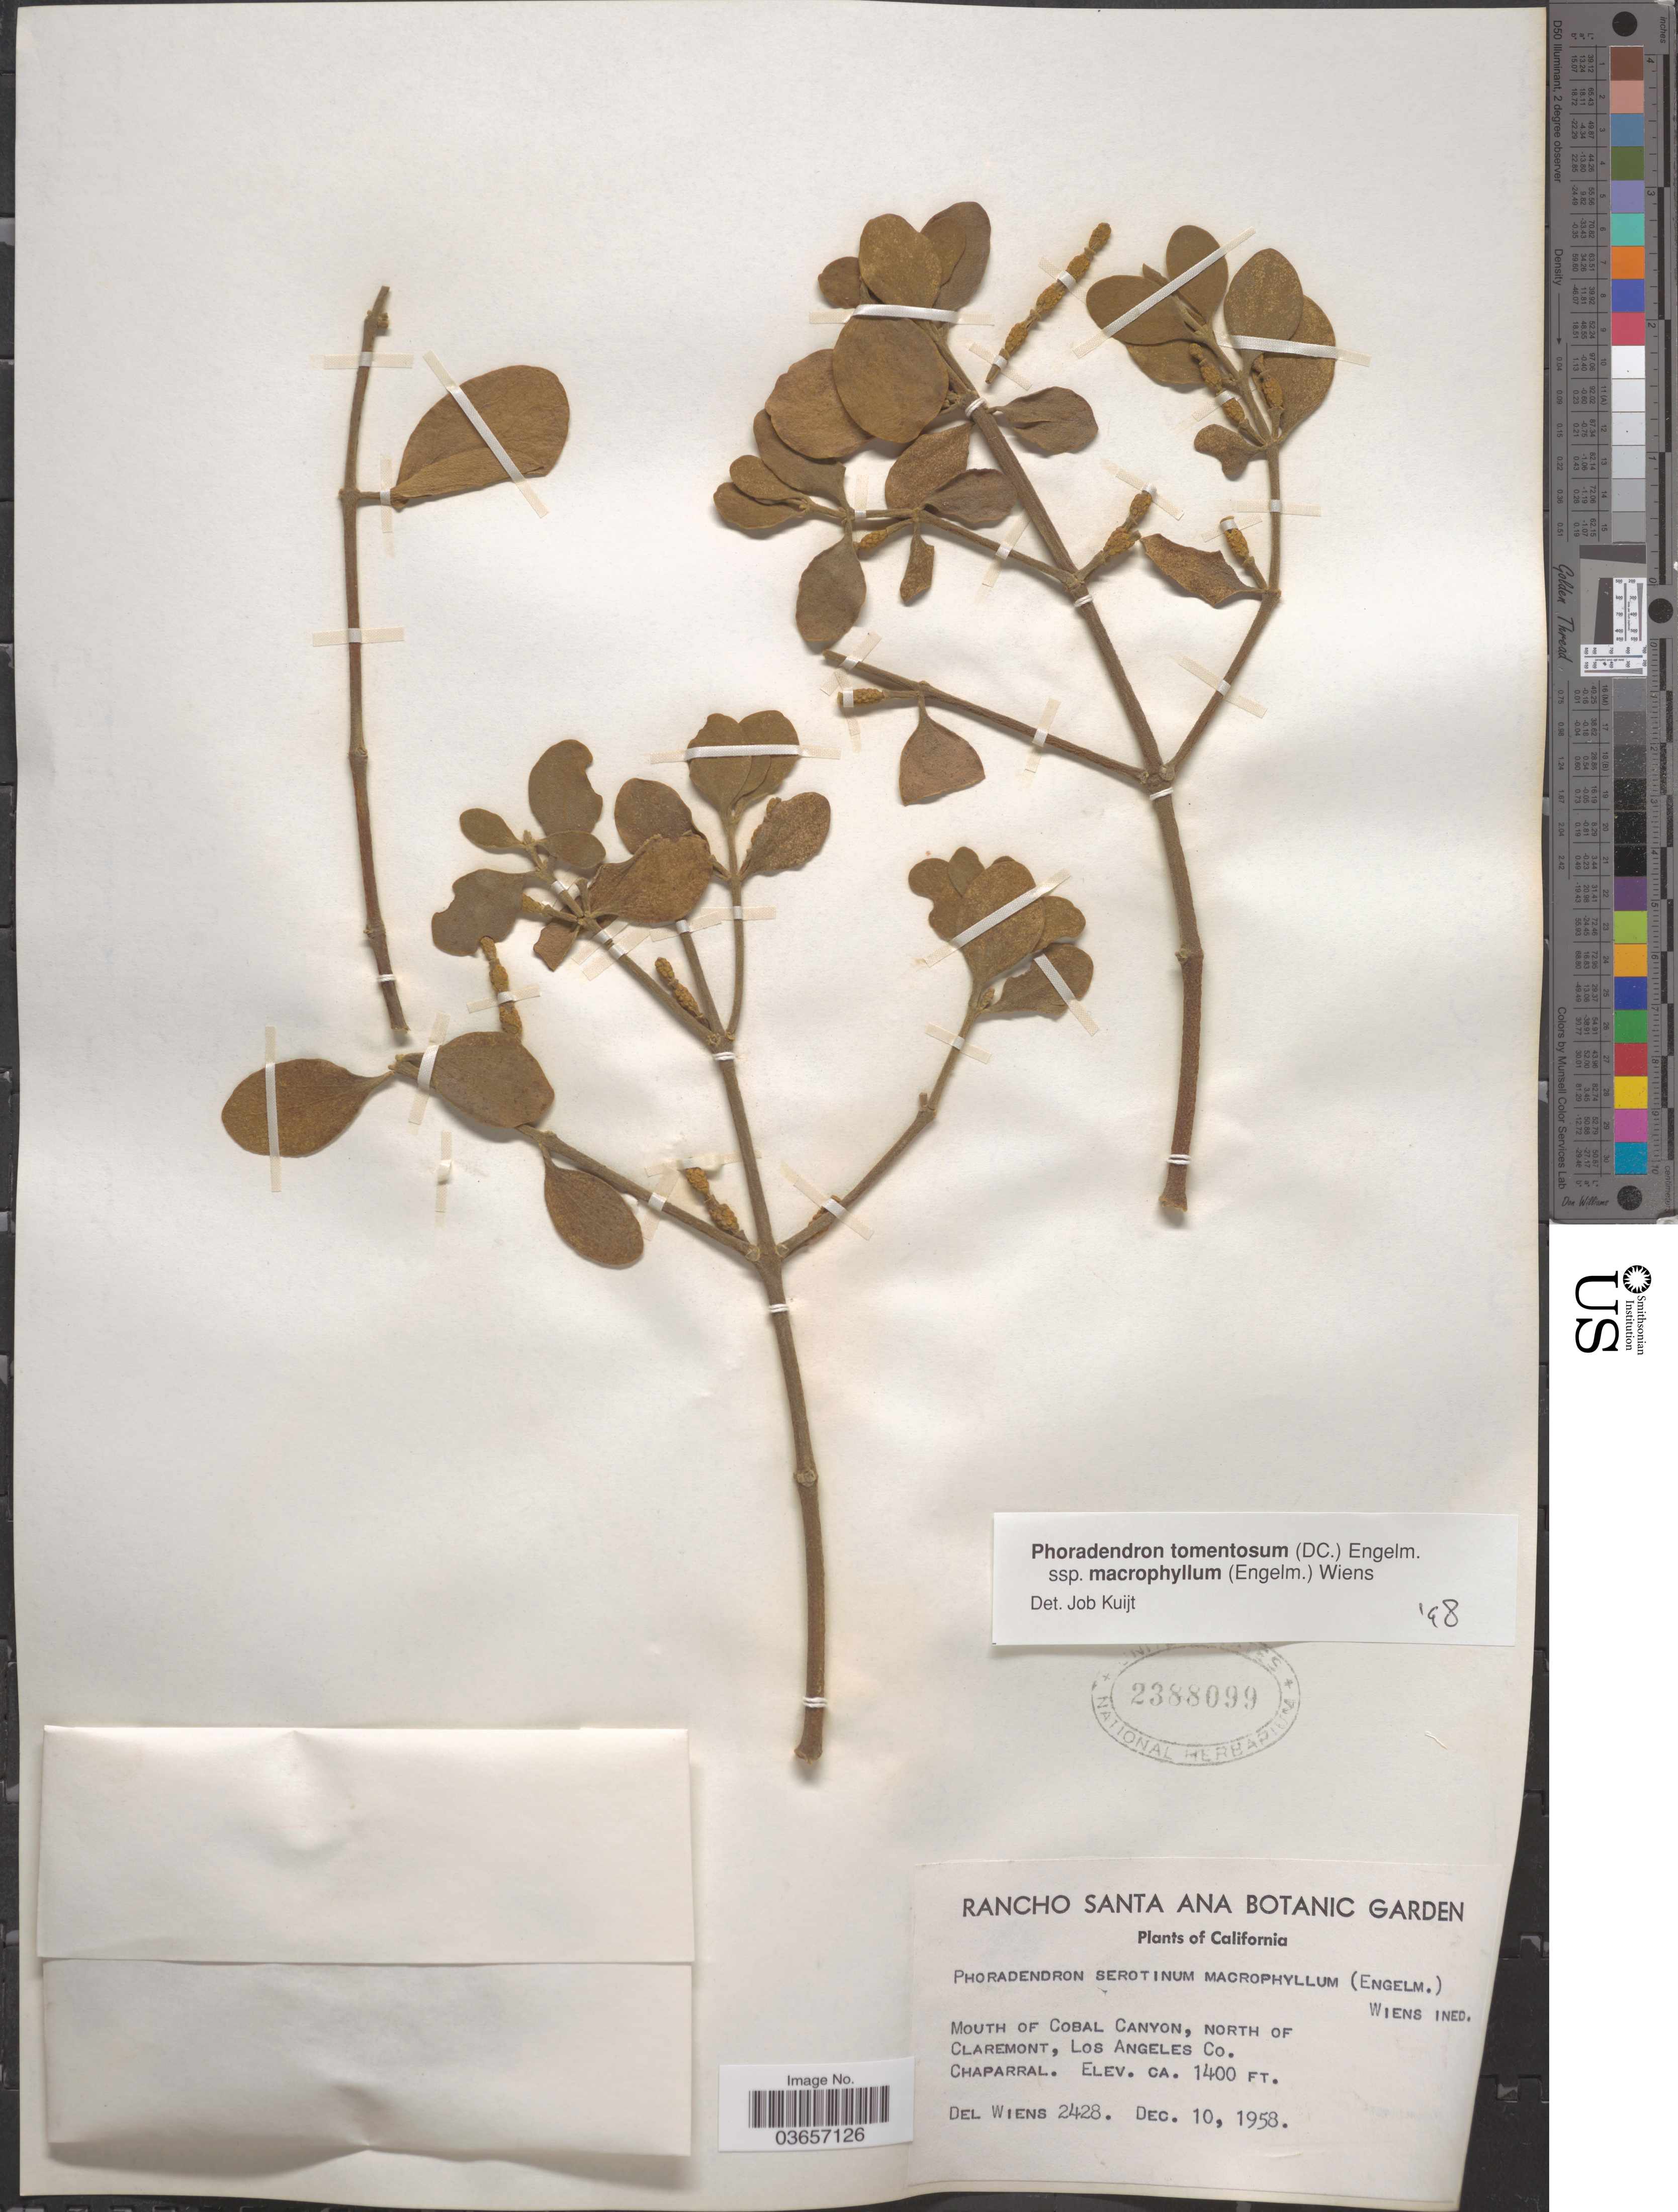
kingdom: Plantae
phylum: Tracheophyta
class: Magnoliopsida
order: Santalales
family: Viscaceae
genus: Phoradendron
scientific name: Phoradendron tomentosum subsp. macrophyllum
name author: DC.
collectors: D. Wiens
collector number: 2428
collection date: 1958-12-10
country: United States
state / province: California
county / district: Los Angeles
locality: Mouth of Cobal Canyon, north of Claremont, Los Angeles Co.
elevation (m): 427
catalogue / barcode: US 2388099